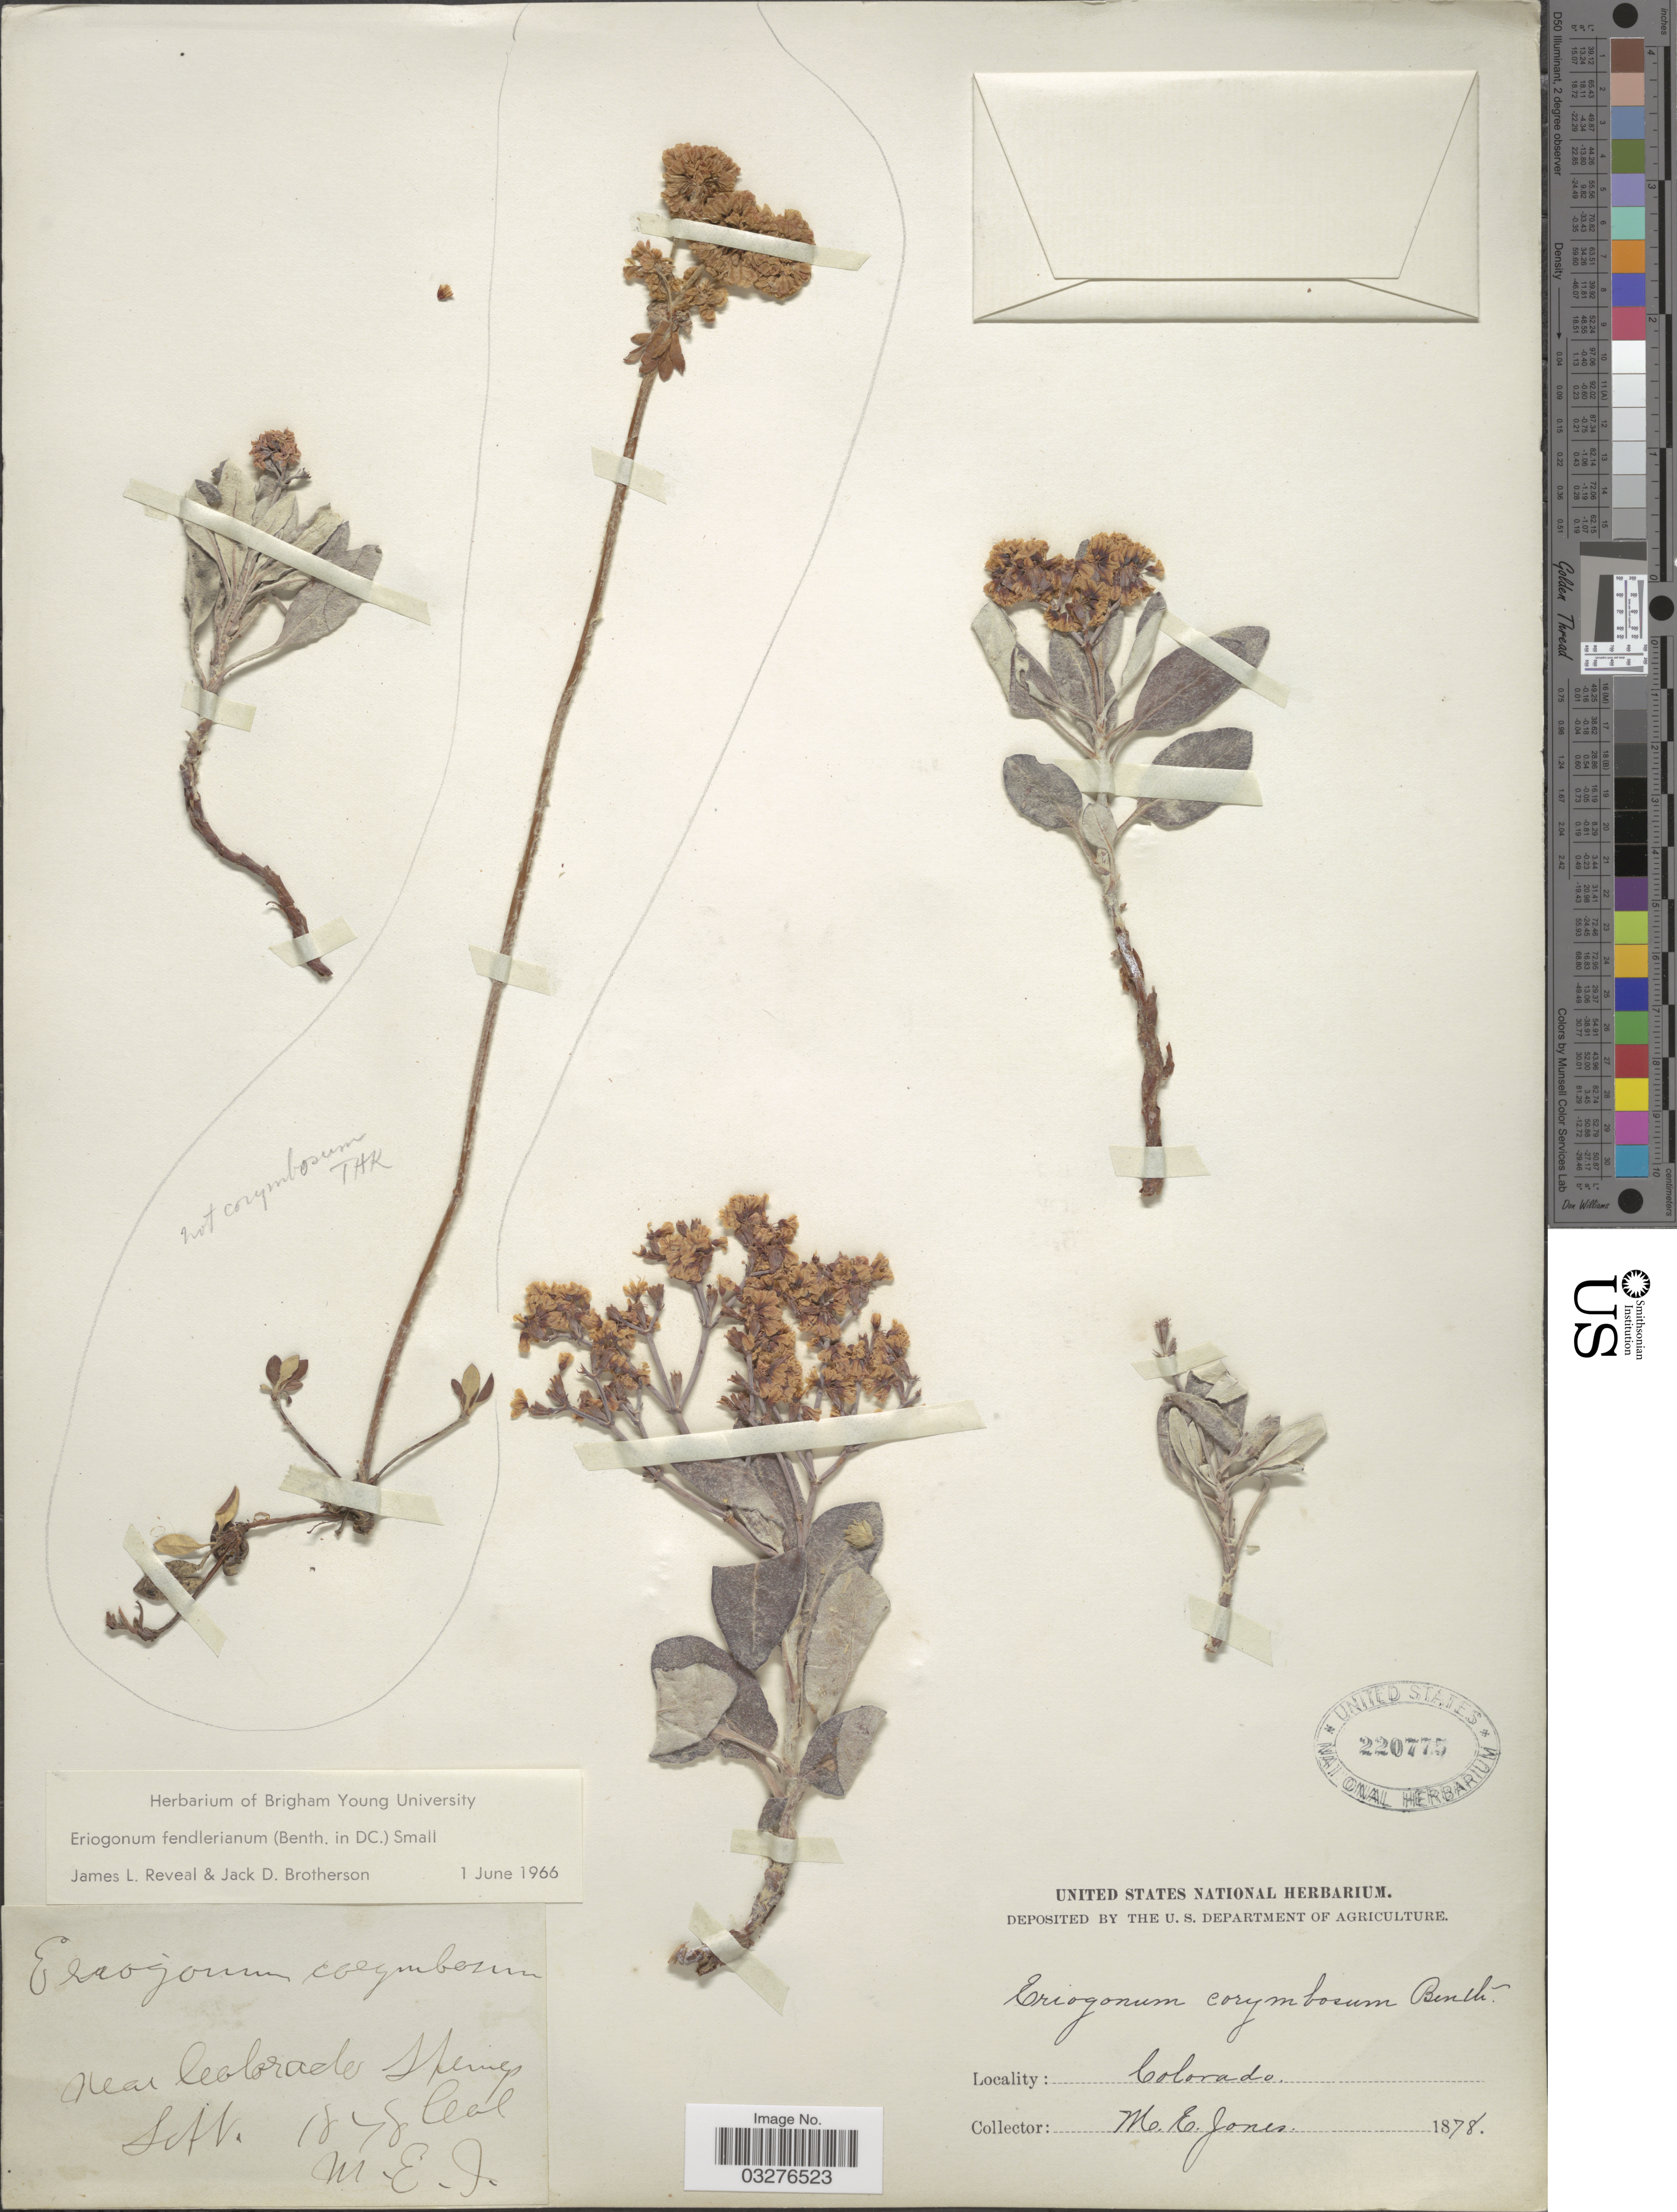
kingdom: Plantae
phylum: Tracheophyta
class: Magnoliopsida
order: Caryophyllales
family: Polygonaceae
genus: Eriogonum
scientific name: Eriogonum fendlerianum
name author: (Benth.) Small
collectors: M. E. Jones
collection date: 1878-09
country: United States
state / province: Colorado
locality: Near Colorado Springs.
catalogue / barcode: US 220775